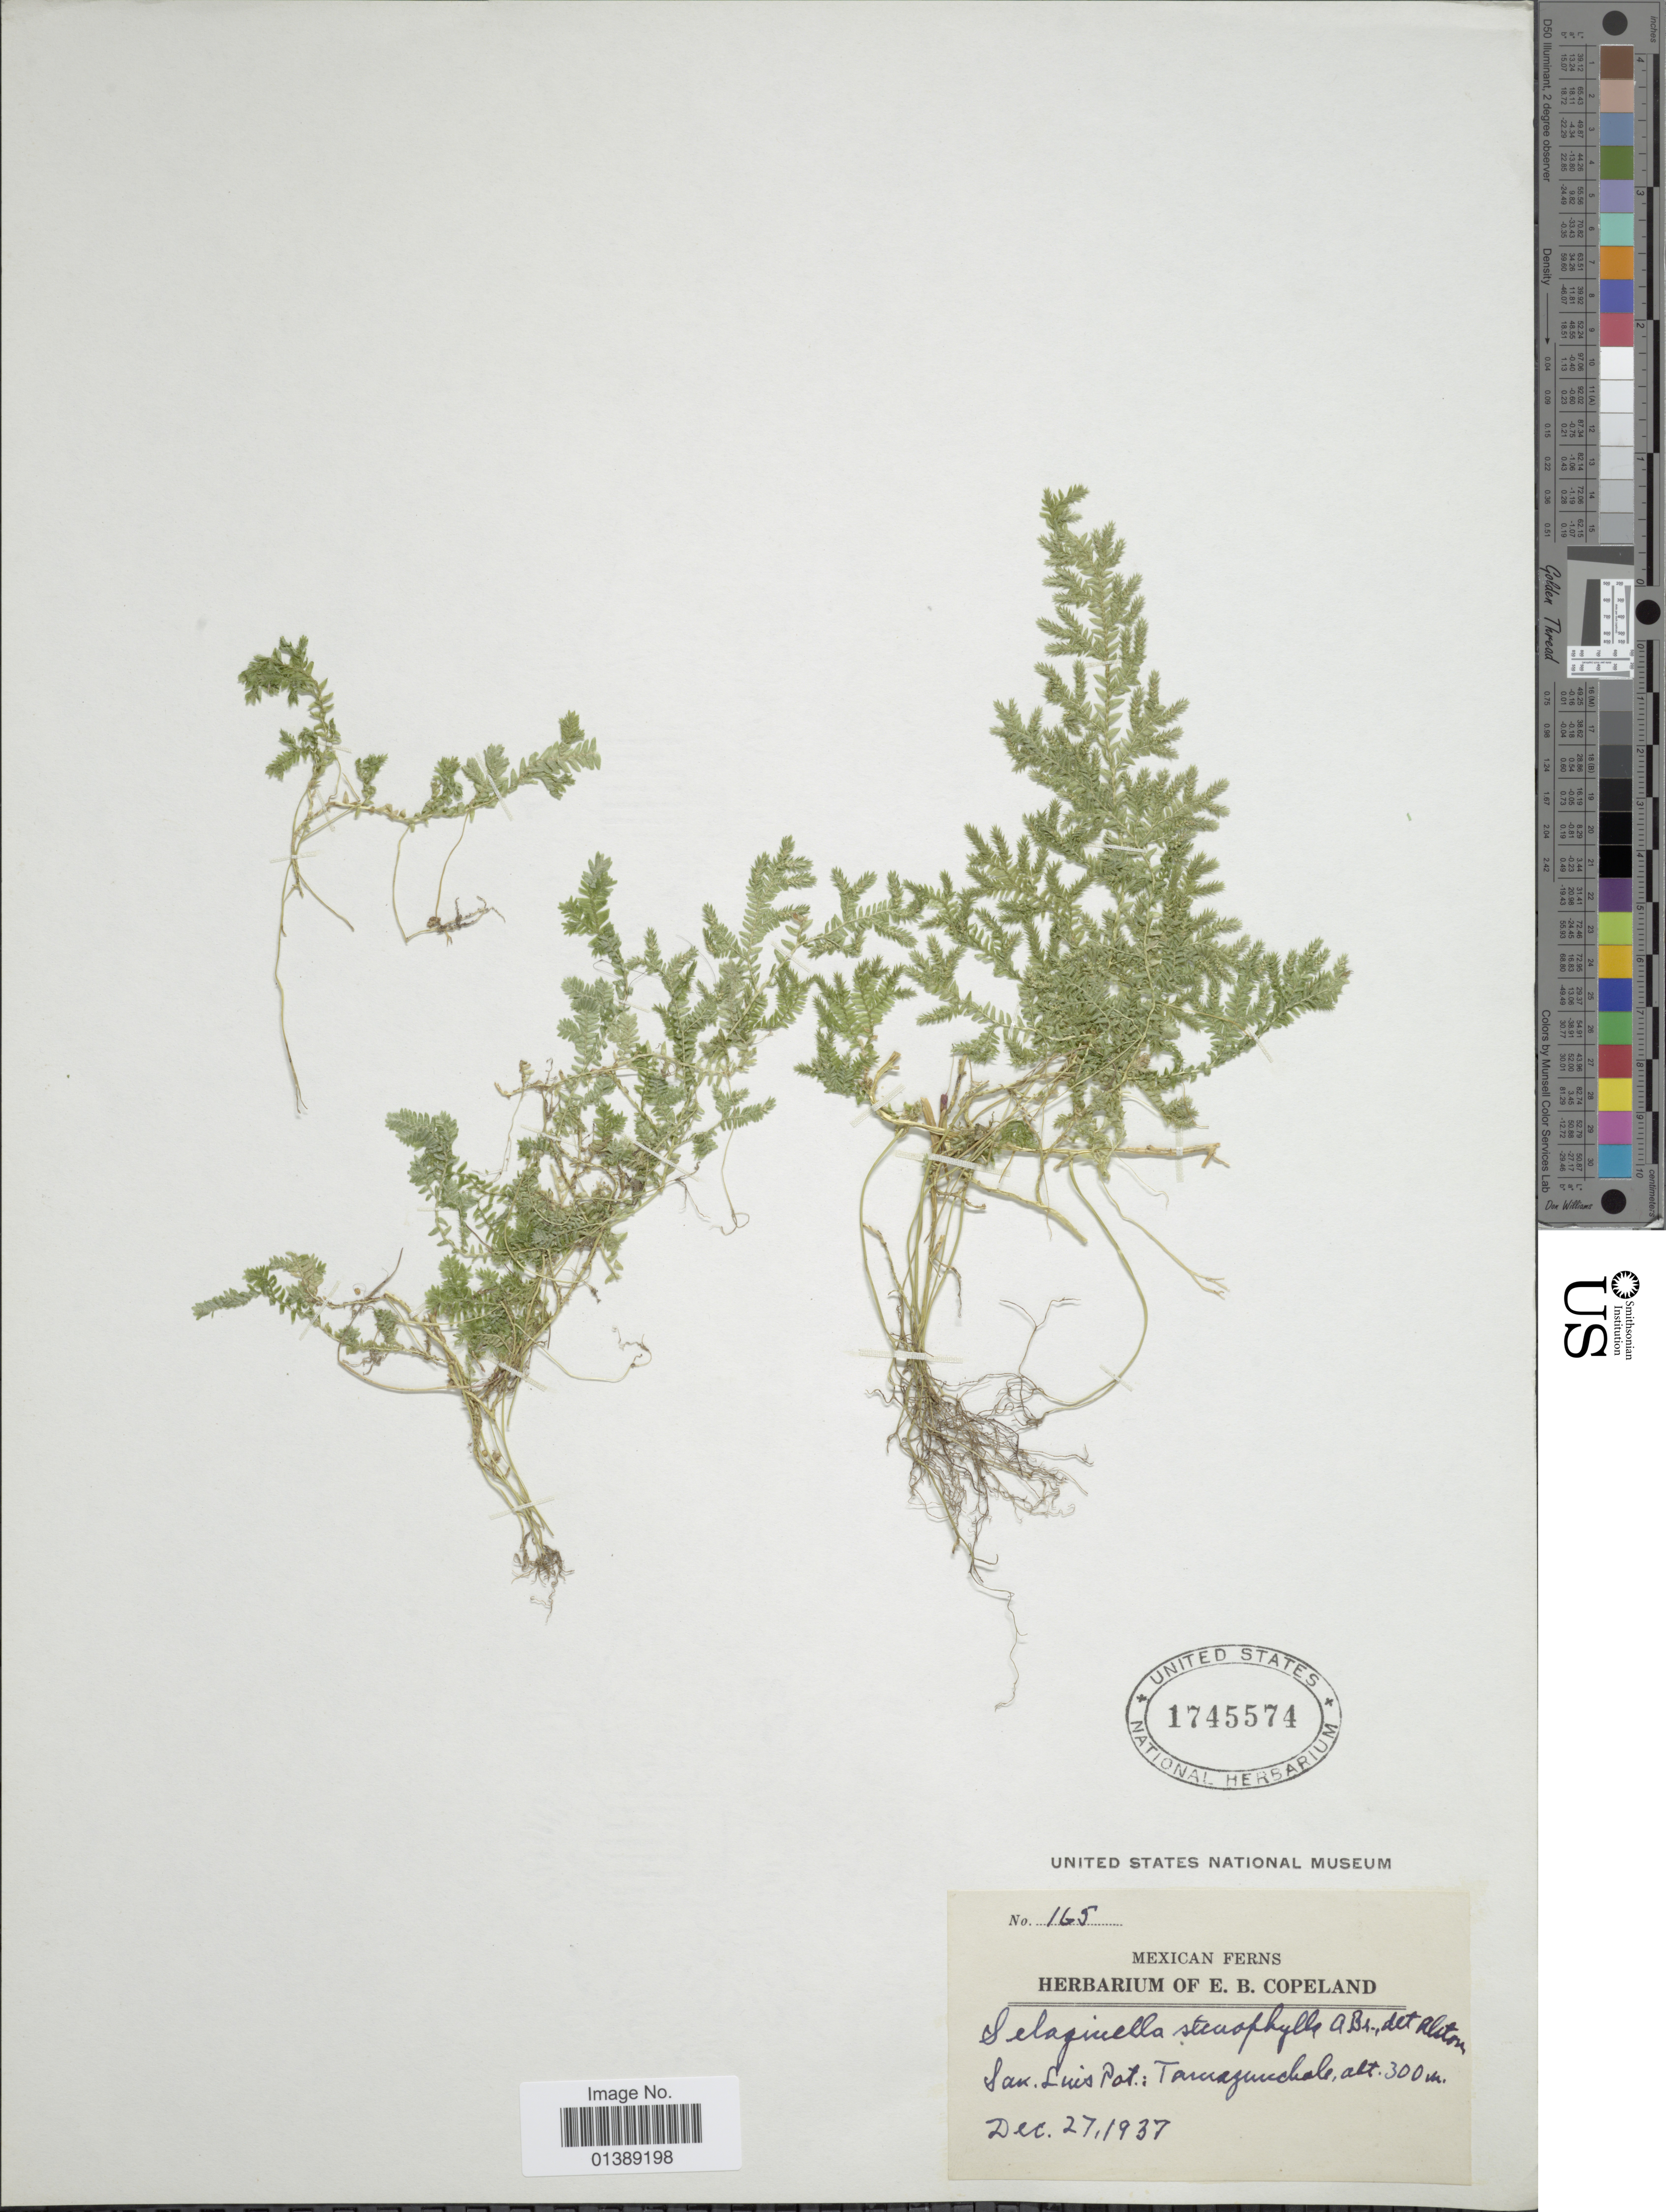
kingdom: Plantae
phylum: Tracheophyta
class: Lycopodiopsida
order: Selaginellales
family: Selaginellaceae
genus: Selaginella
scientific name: Selaginella stenophylla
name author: A. Braun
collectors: E. B. Copeland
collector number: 165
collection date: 1937-12-27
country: Mexico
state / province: San Luis Potosí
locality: Tamazunchale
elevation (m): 300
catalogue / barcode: US 1745574